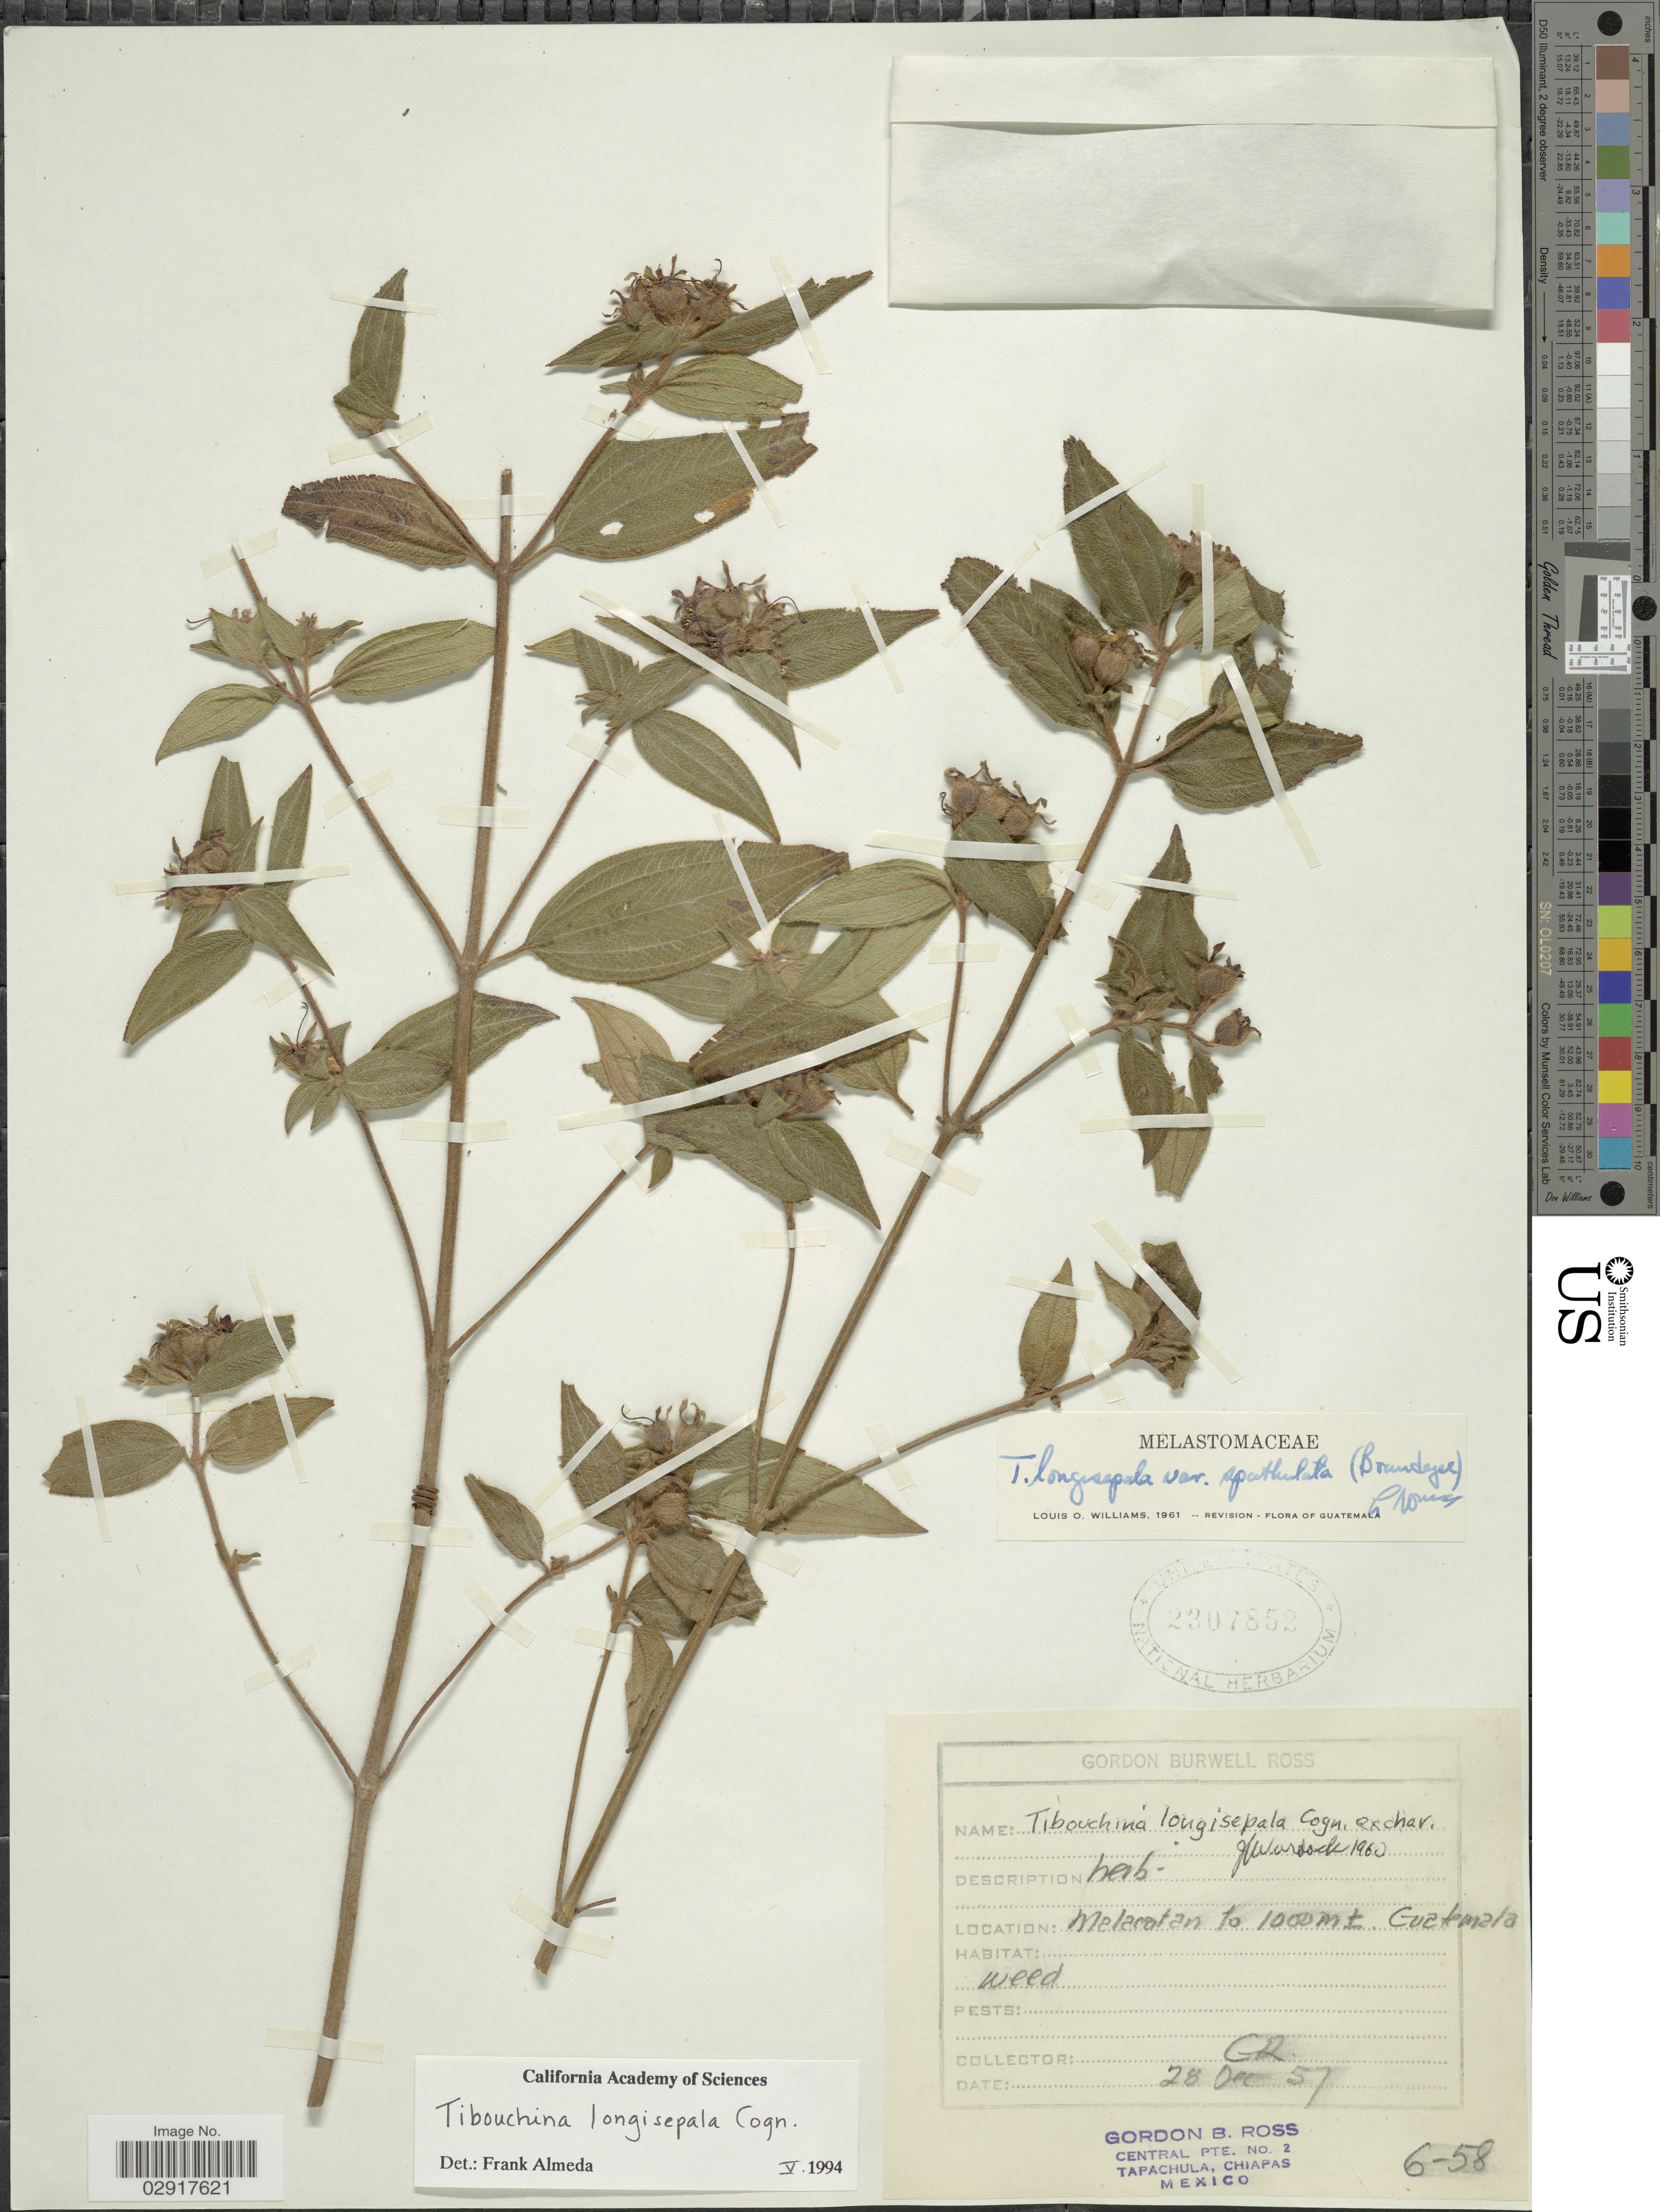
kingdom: Plantae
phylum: Tracheophyta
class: Magnoliopsida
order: Myrtales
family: Melastomataceae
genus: Chaetogastra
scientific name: Chaetogastra longisepala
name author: (Cogn.) P.J.F. Guim. & Michelang.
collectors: G. B. Ross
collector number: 6-58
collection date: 1957-12-28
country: Guatemala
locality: Melacutan.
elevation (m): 1000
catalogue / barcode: US 2307852